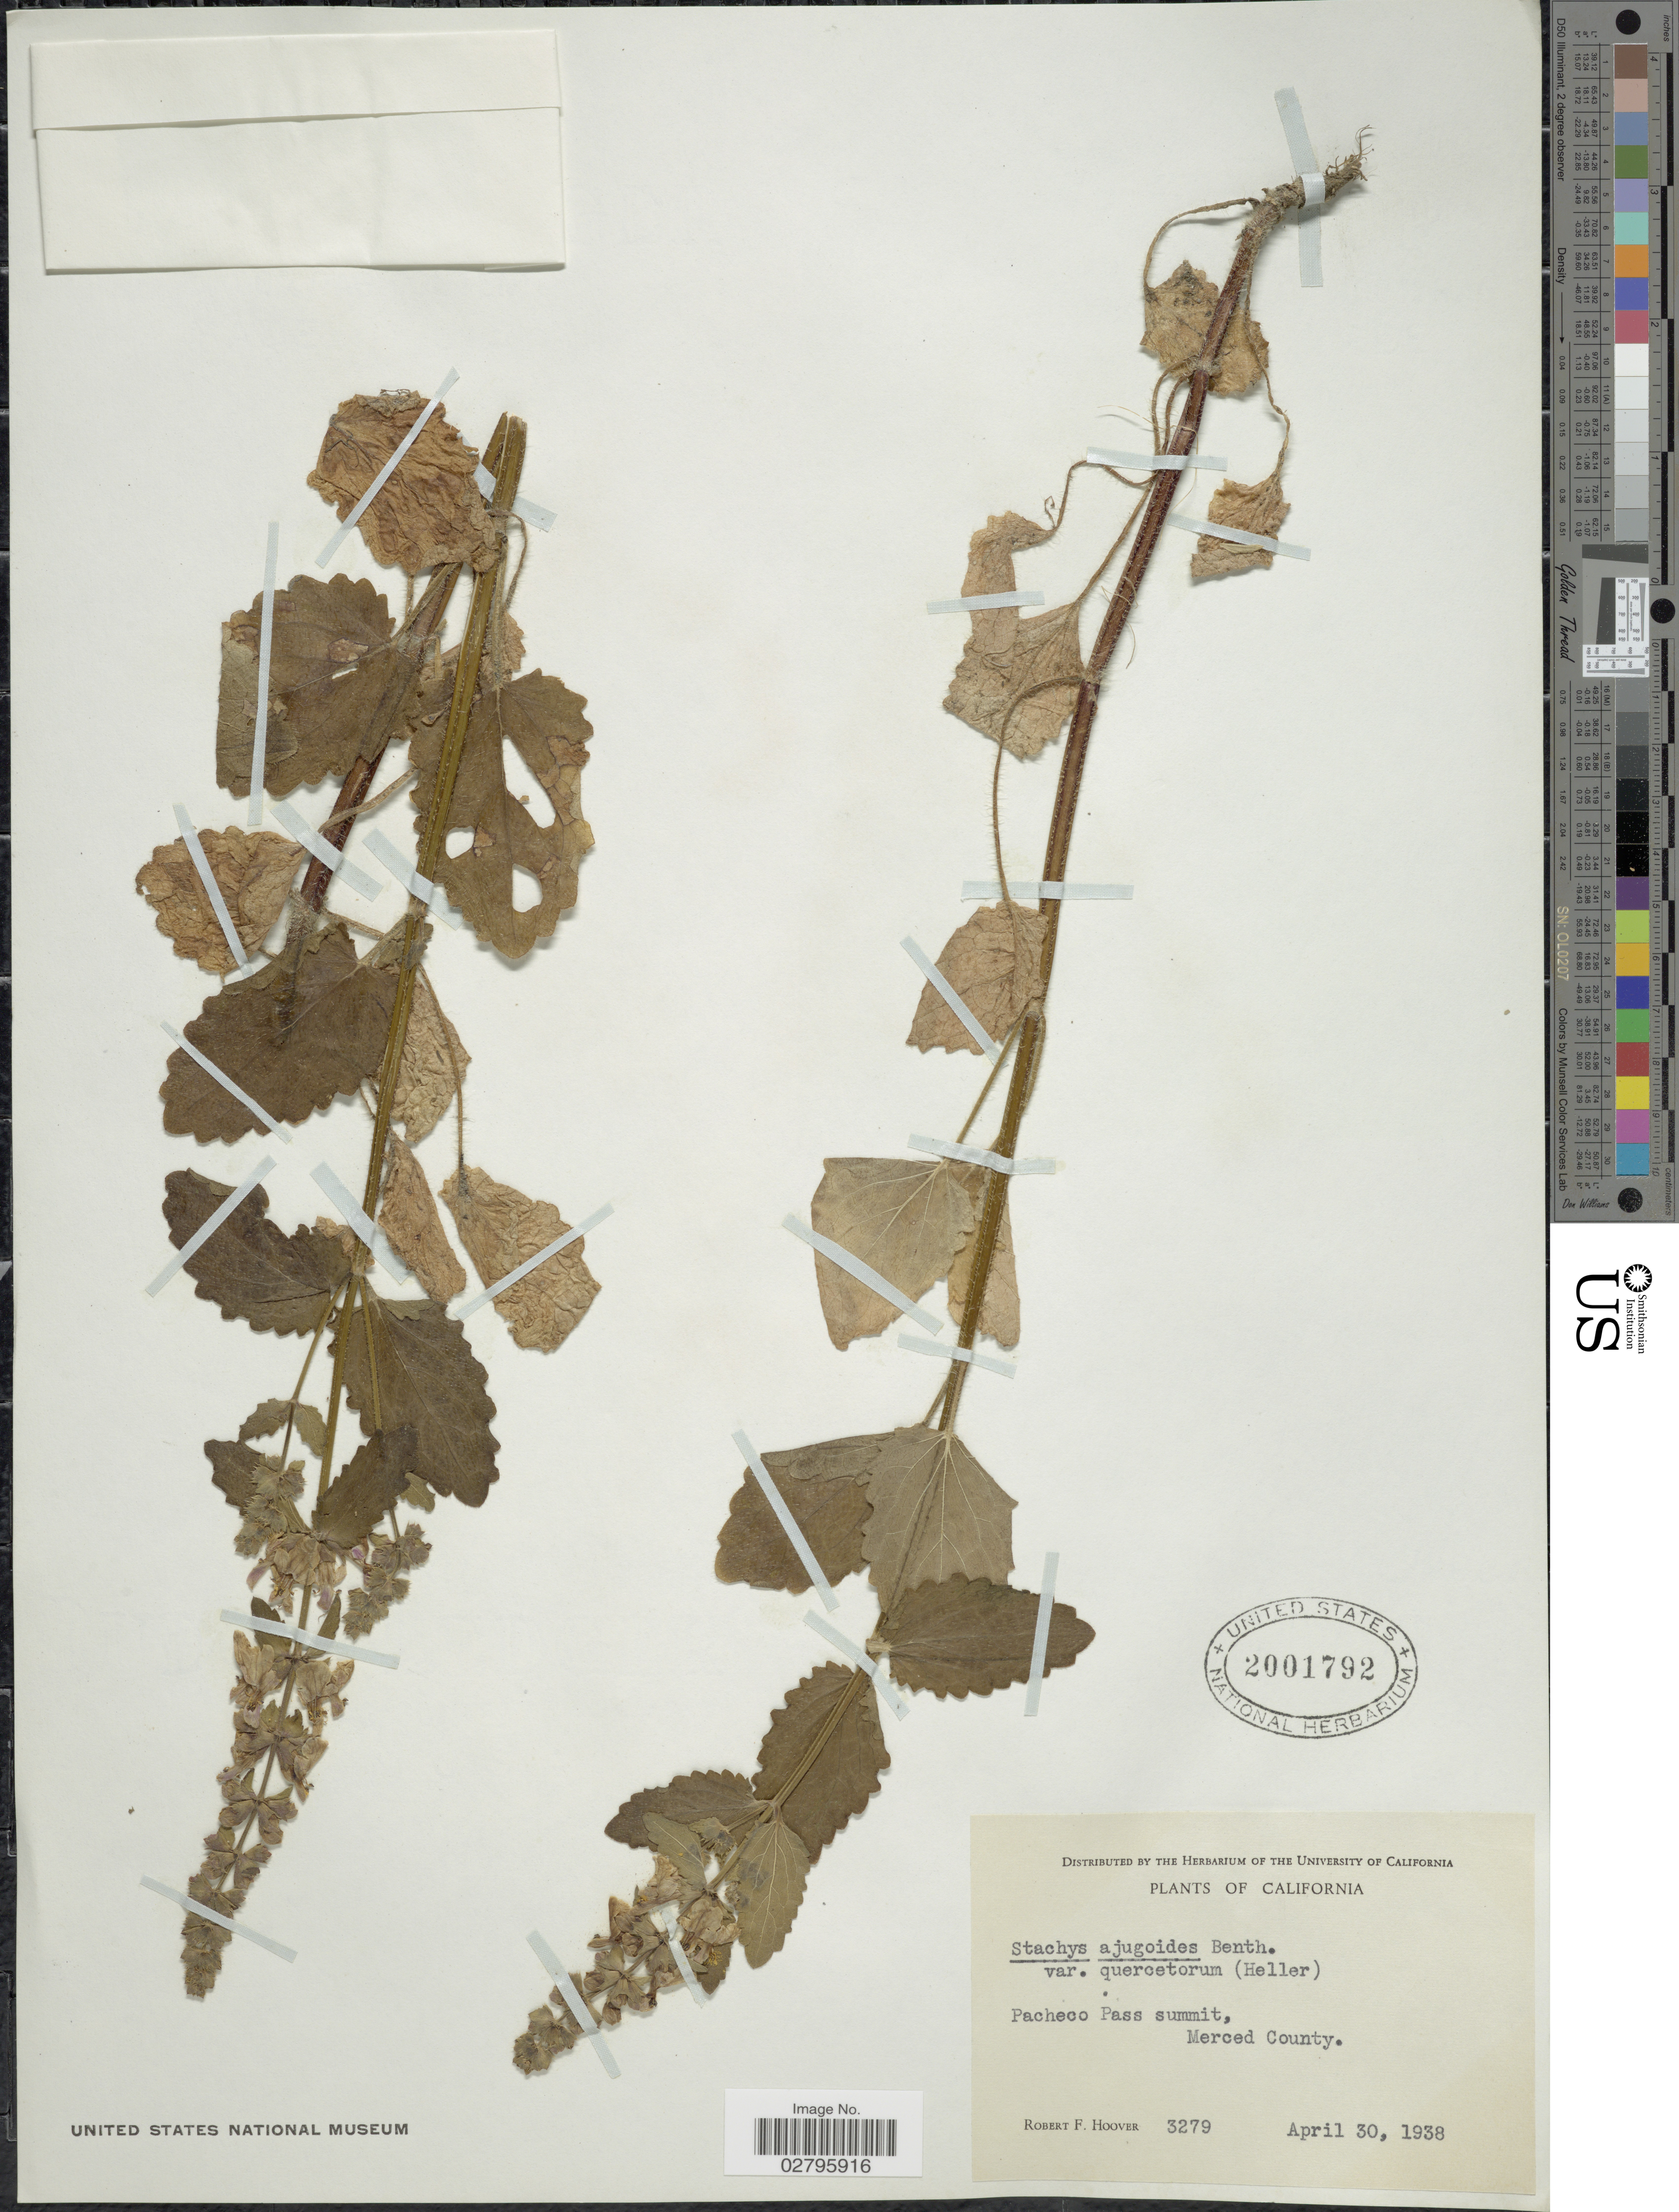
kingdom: Plantae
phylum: Tracheophyta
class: Magnoliopsida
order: Lamiales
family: Lamiaceae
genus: Stachys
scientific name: Stachys ajugoides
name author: Benth.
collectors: R. F. Hoover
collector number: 3279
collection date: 1938-04-30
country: United States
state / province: California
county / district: Merced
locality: Pacheco Pass summit. Merced County.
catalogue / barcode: US 2001792